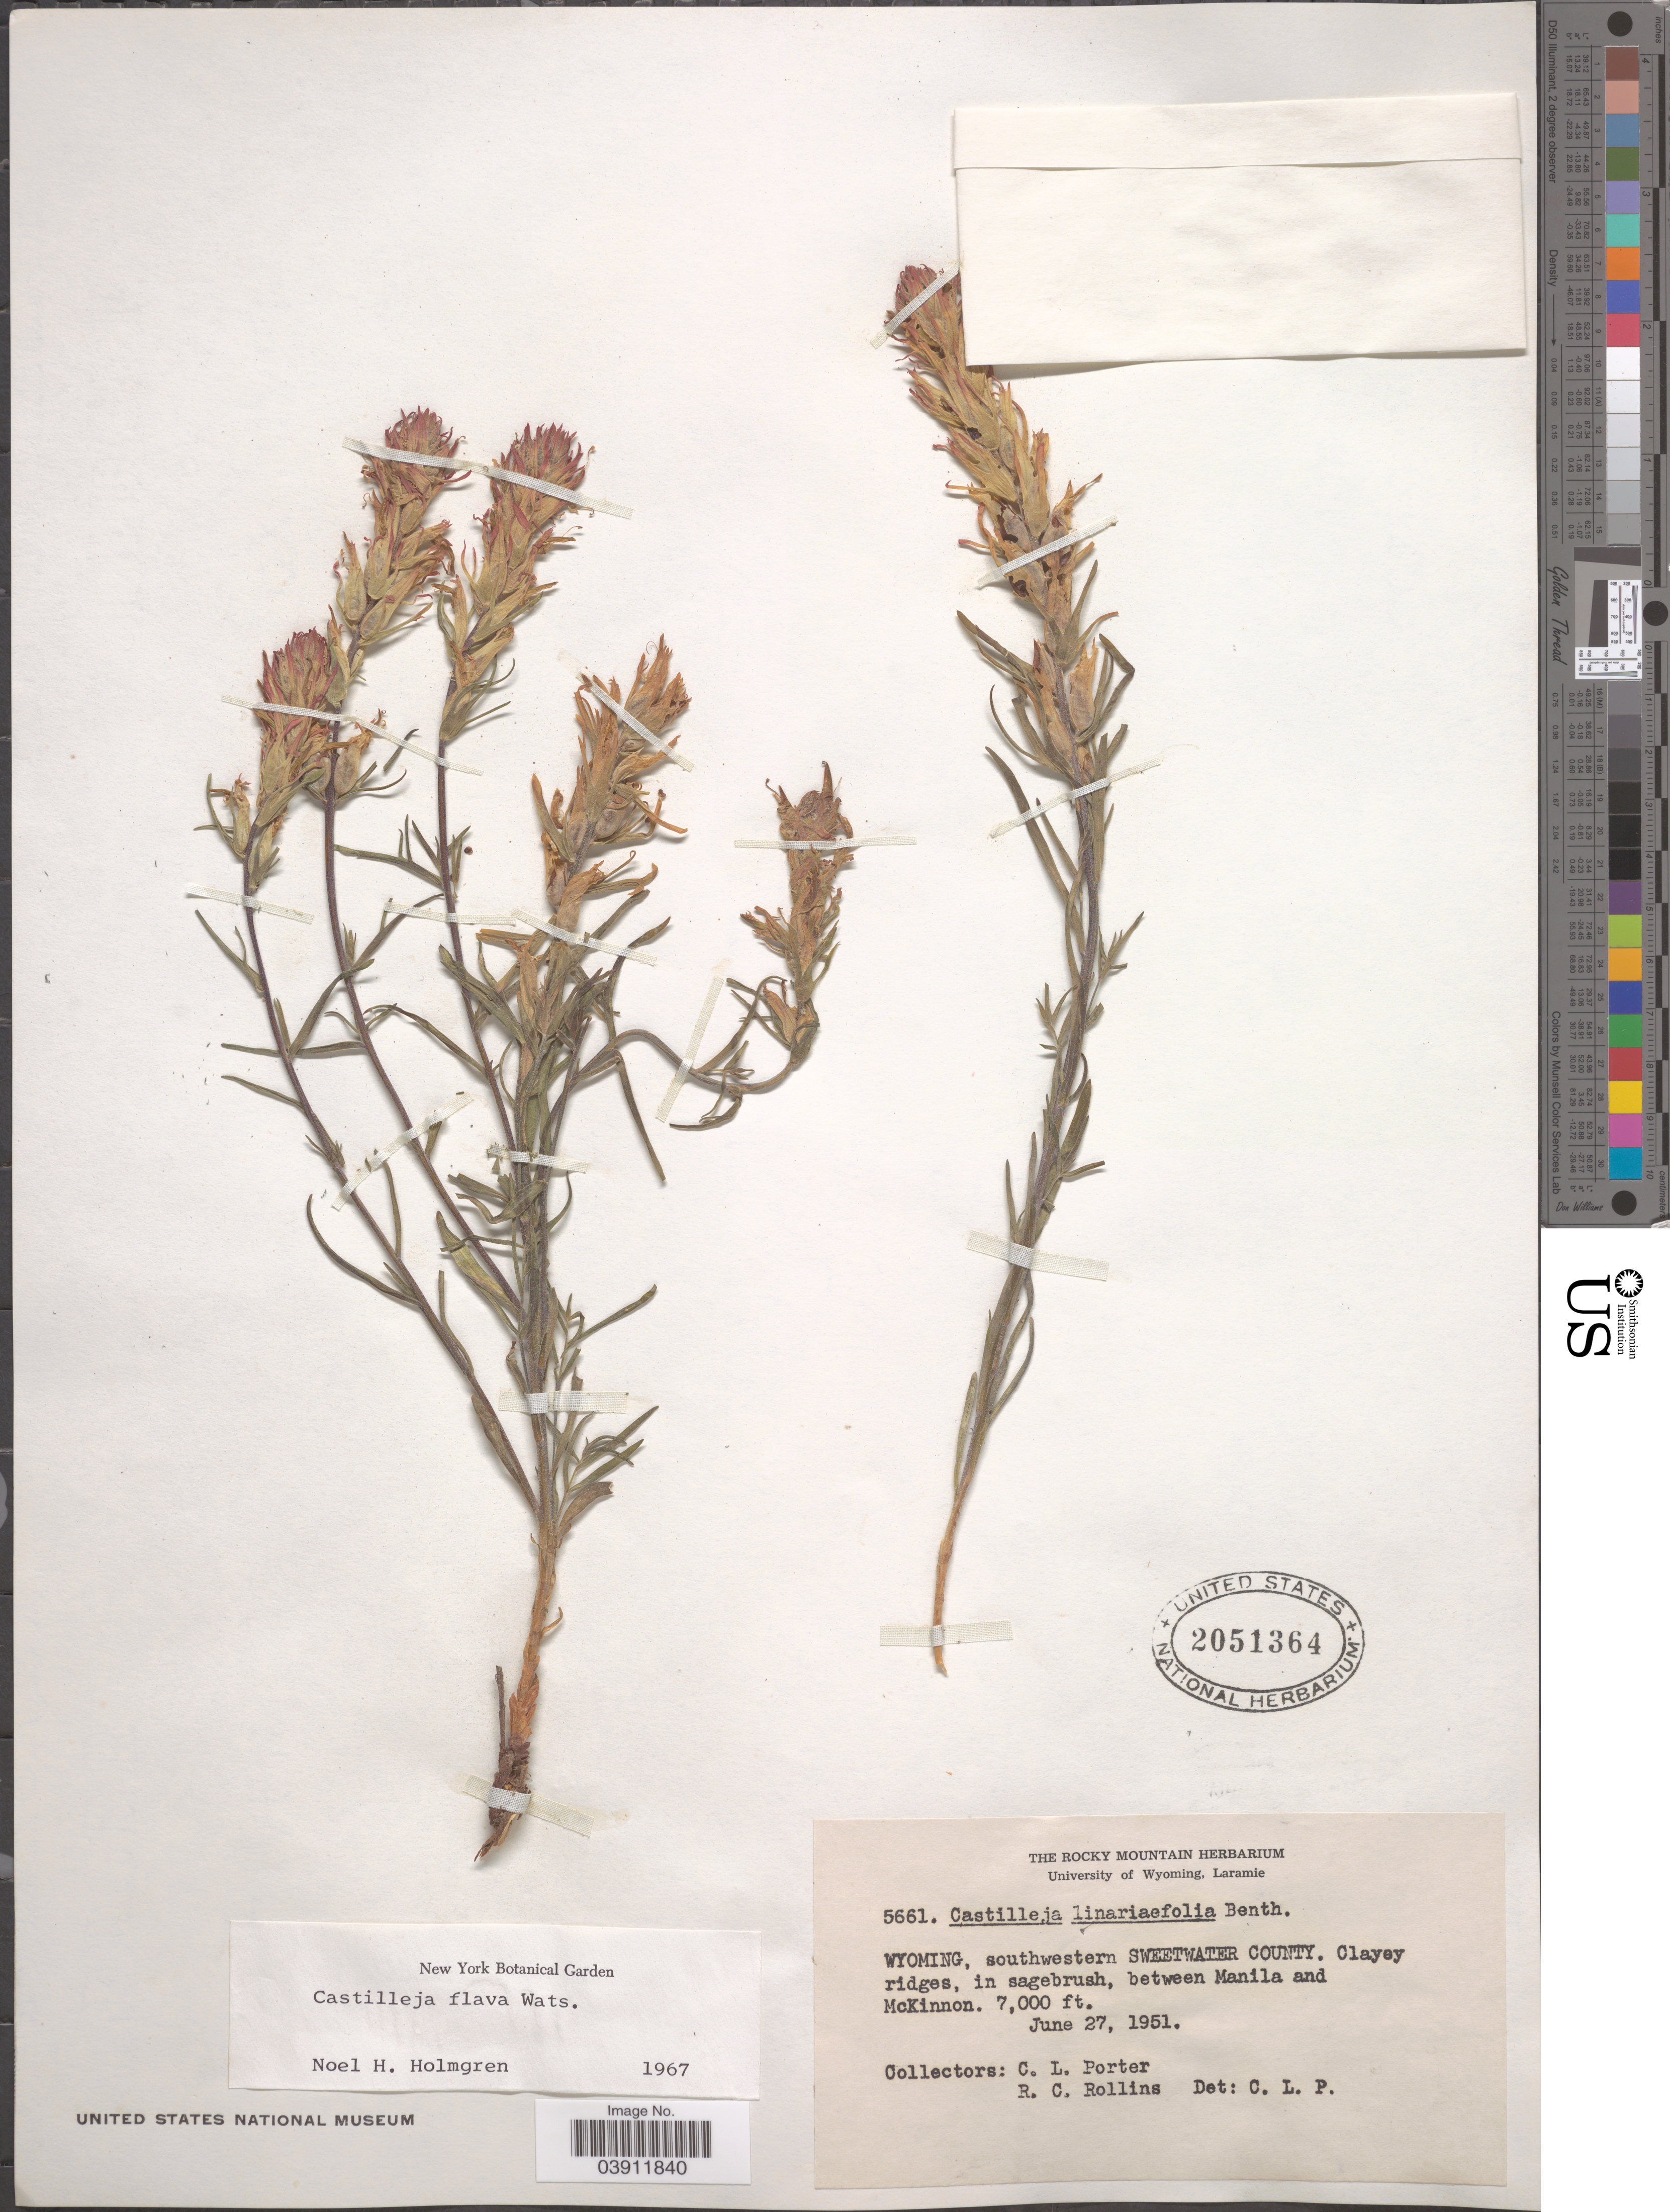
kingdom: Plantae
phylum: Tracheophyta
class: Magnoliopsida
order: Lamiales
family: Orobanchaceae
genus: Castilleja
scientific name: Castilleja flava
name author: S. Watson in C. King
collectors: C. L. Porter & R. C. Rollins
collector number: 5661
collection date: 1951-06-27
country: United States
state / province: Wyoming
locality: Southwestern Sweetwater County. Clayey ridges, in sagebrush, between Manila and McKinnon.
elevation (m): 2134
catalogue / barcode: US 2051364